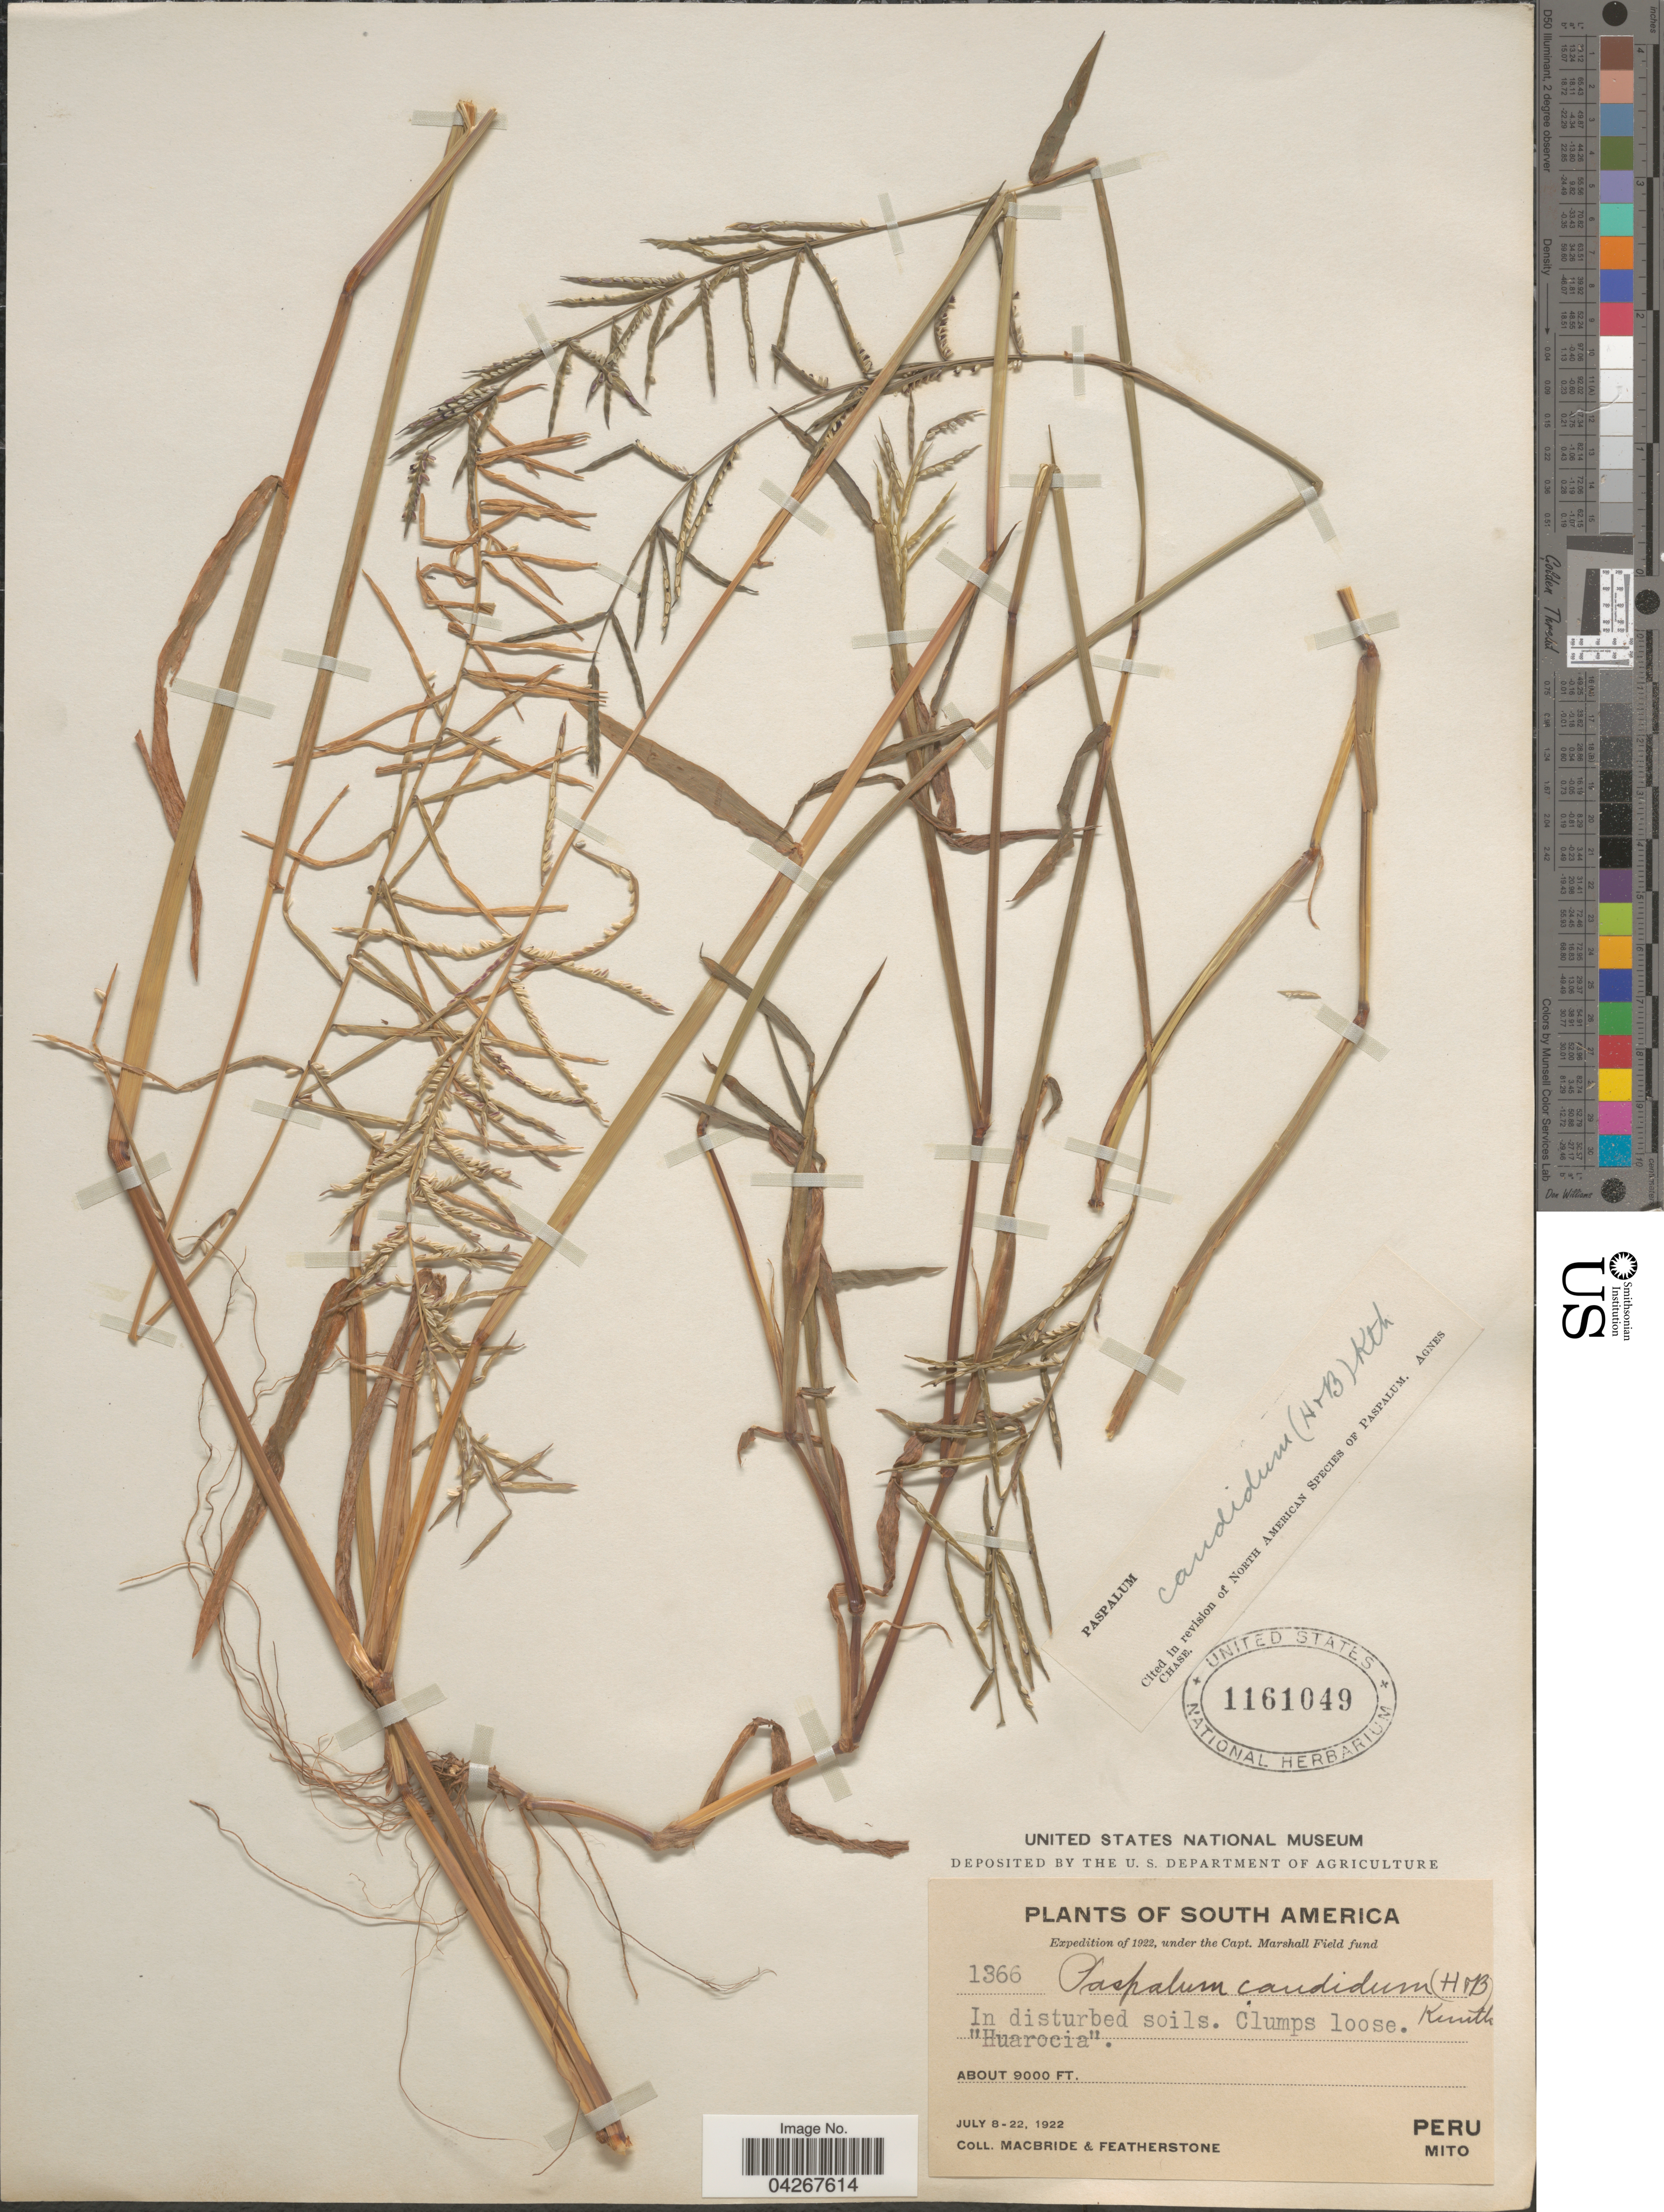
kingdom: Plantae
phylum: Tracheophyta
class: Liliopsida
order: Poales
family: Poaceae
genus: Paspalum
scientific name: Paspalum candidum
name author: (Humb. & Bonpl. ex Fleugge) Kunth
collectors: Macbride, -- & -. Featherstone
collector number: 1366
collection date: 1922-07-08/1922-07-22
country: Peru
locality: Expedition of 1922. In disturbed soils. "Huarocia". Mito.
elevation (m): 2743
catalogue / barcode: US 1161049